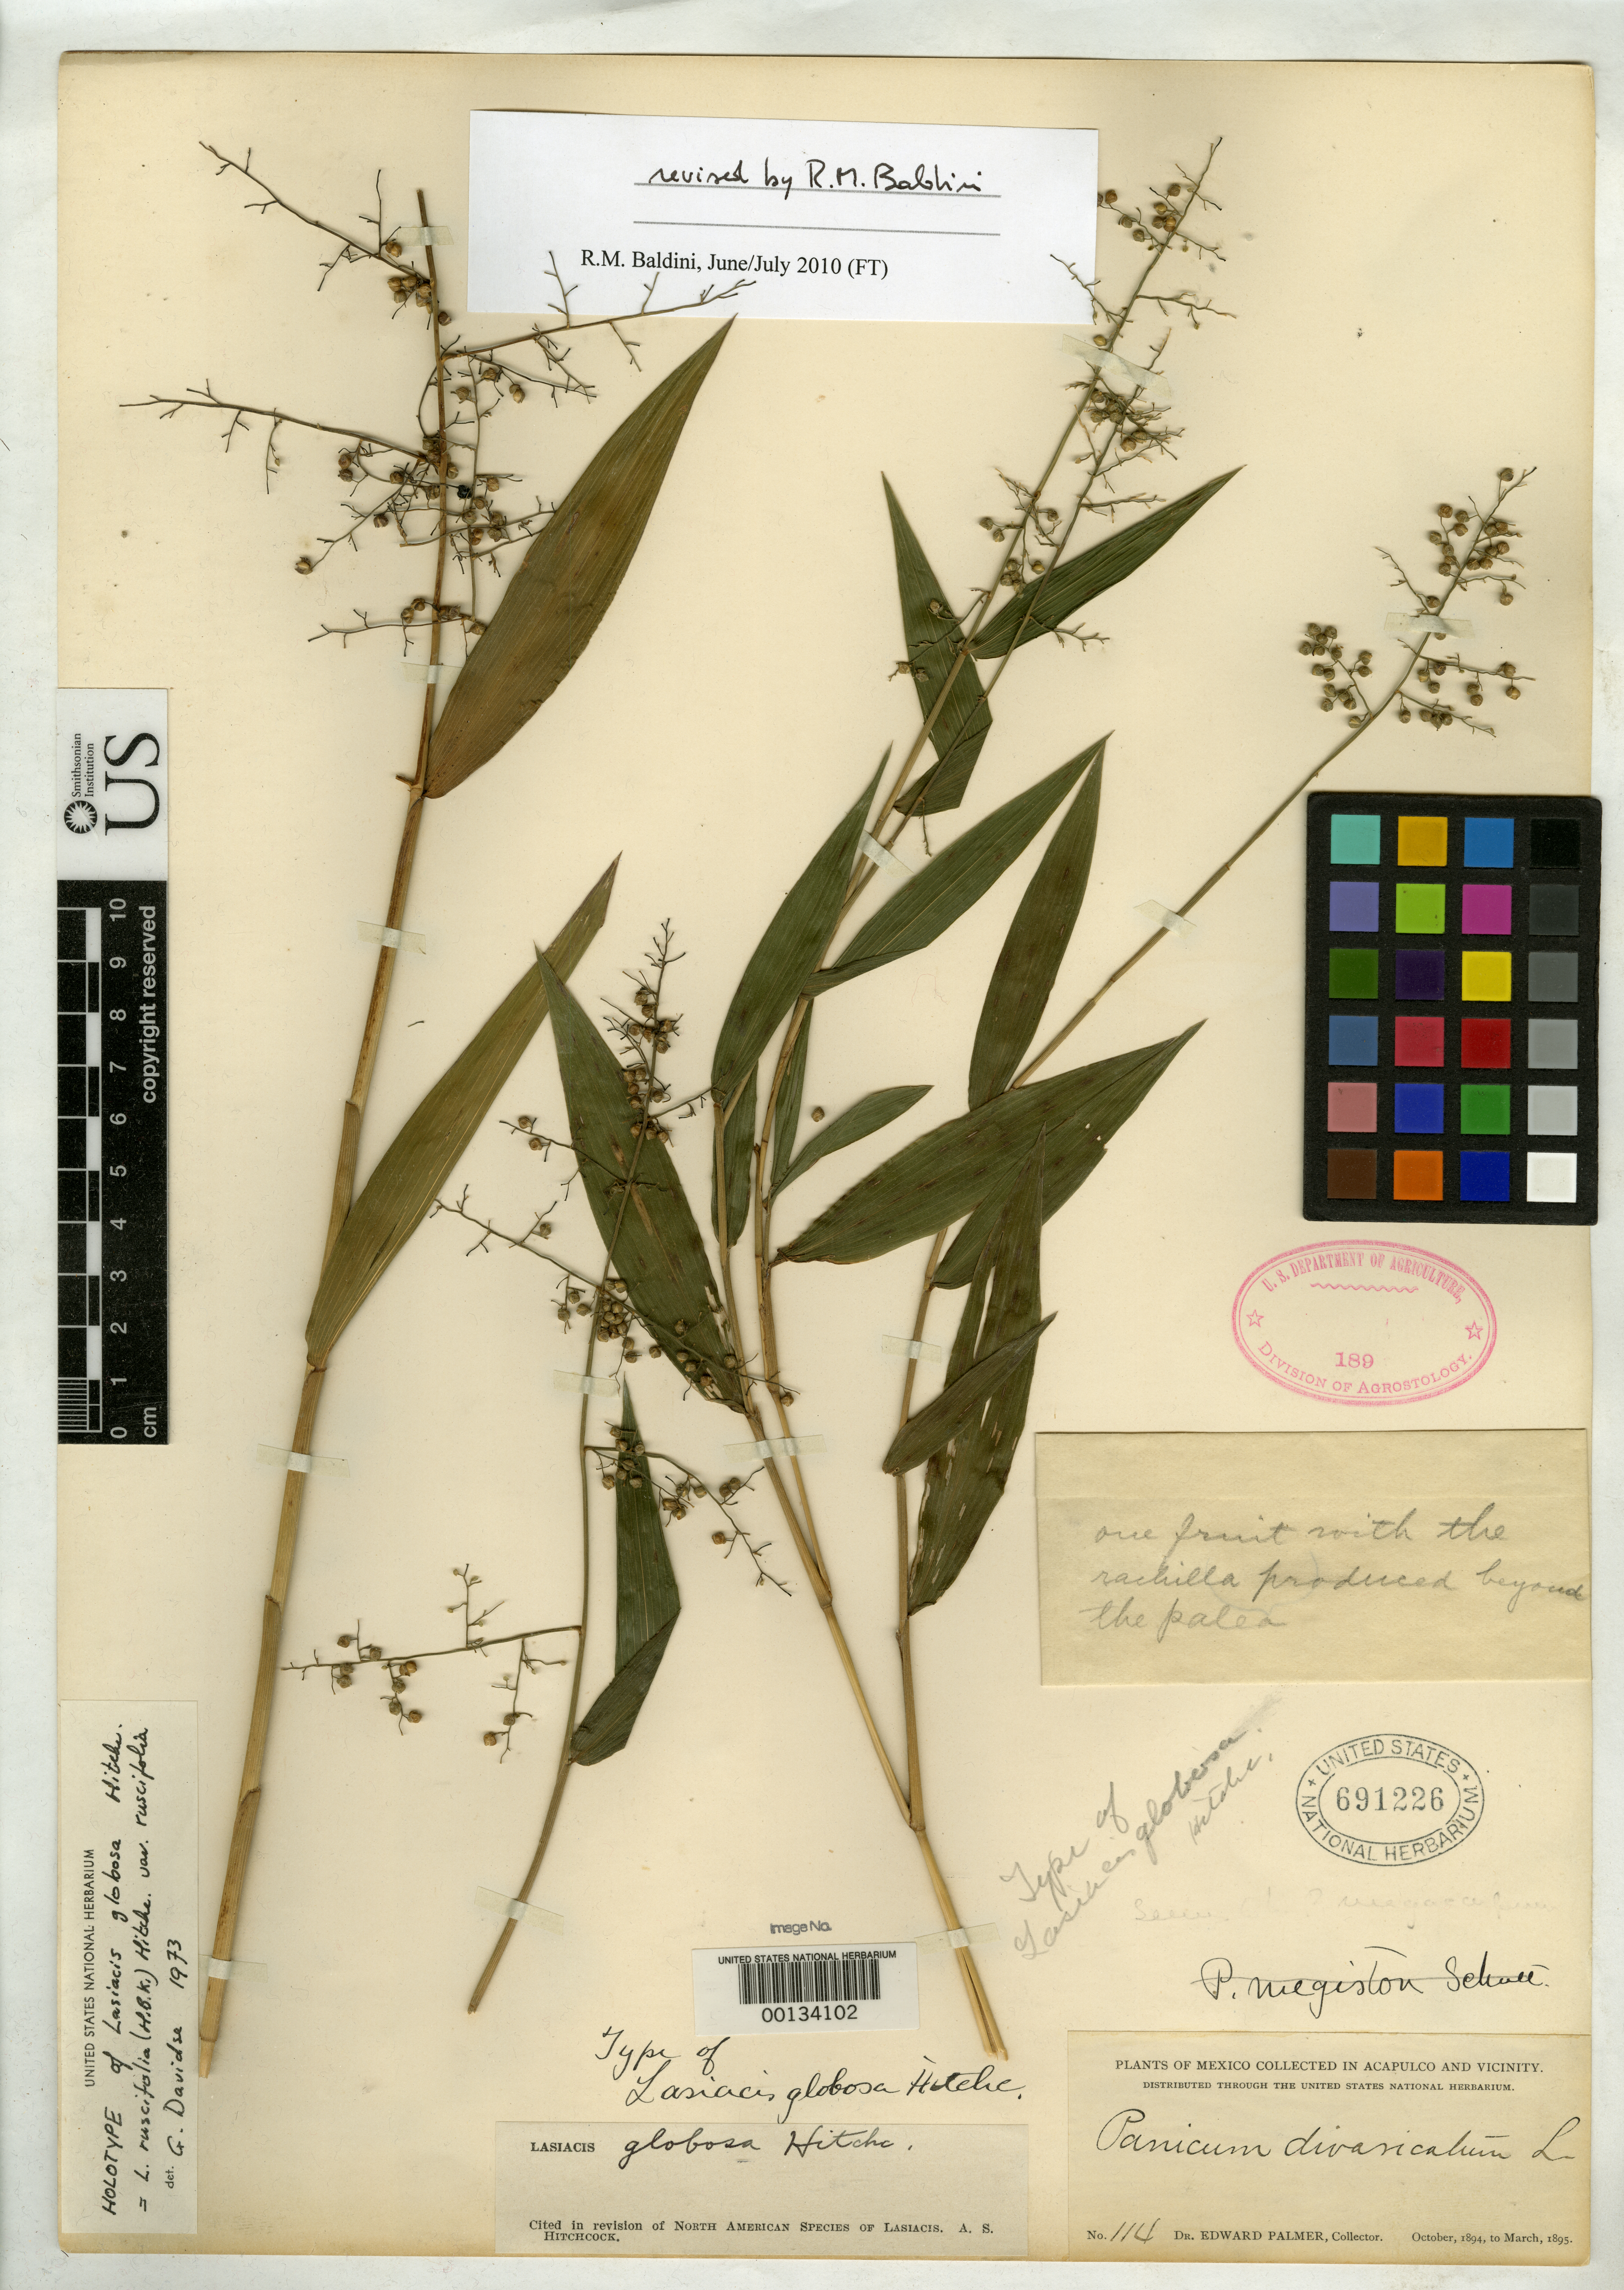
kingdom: Plantae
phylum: Tracheophyta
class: Liliopsida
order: Poales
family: Poaceae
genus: Lasiacis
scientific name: Lasiacis globosa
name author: Hitchc.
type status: Holotype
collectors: E. Palmer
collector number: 114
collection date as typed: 1894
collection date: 1894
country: Mexico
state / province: Guerrero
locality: Acapulco.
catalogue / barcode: US 691226